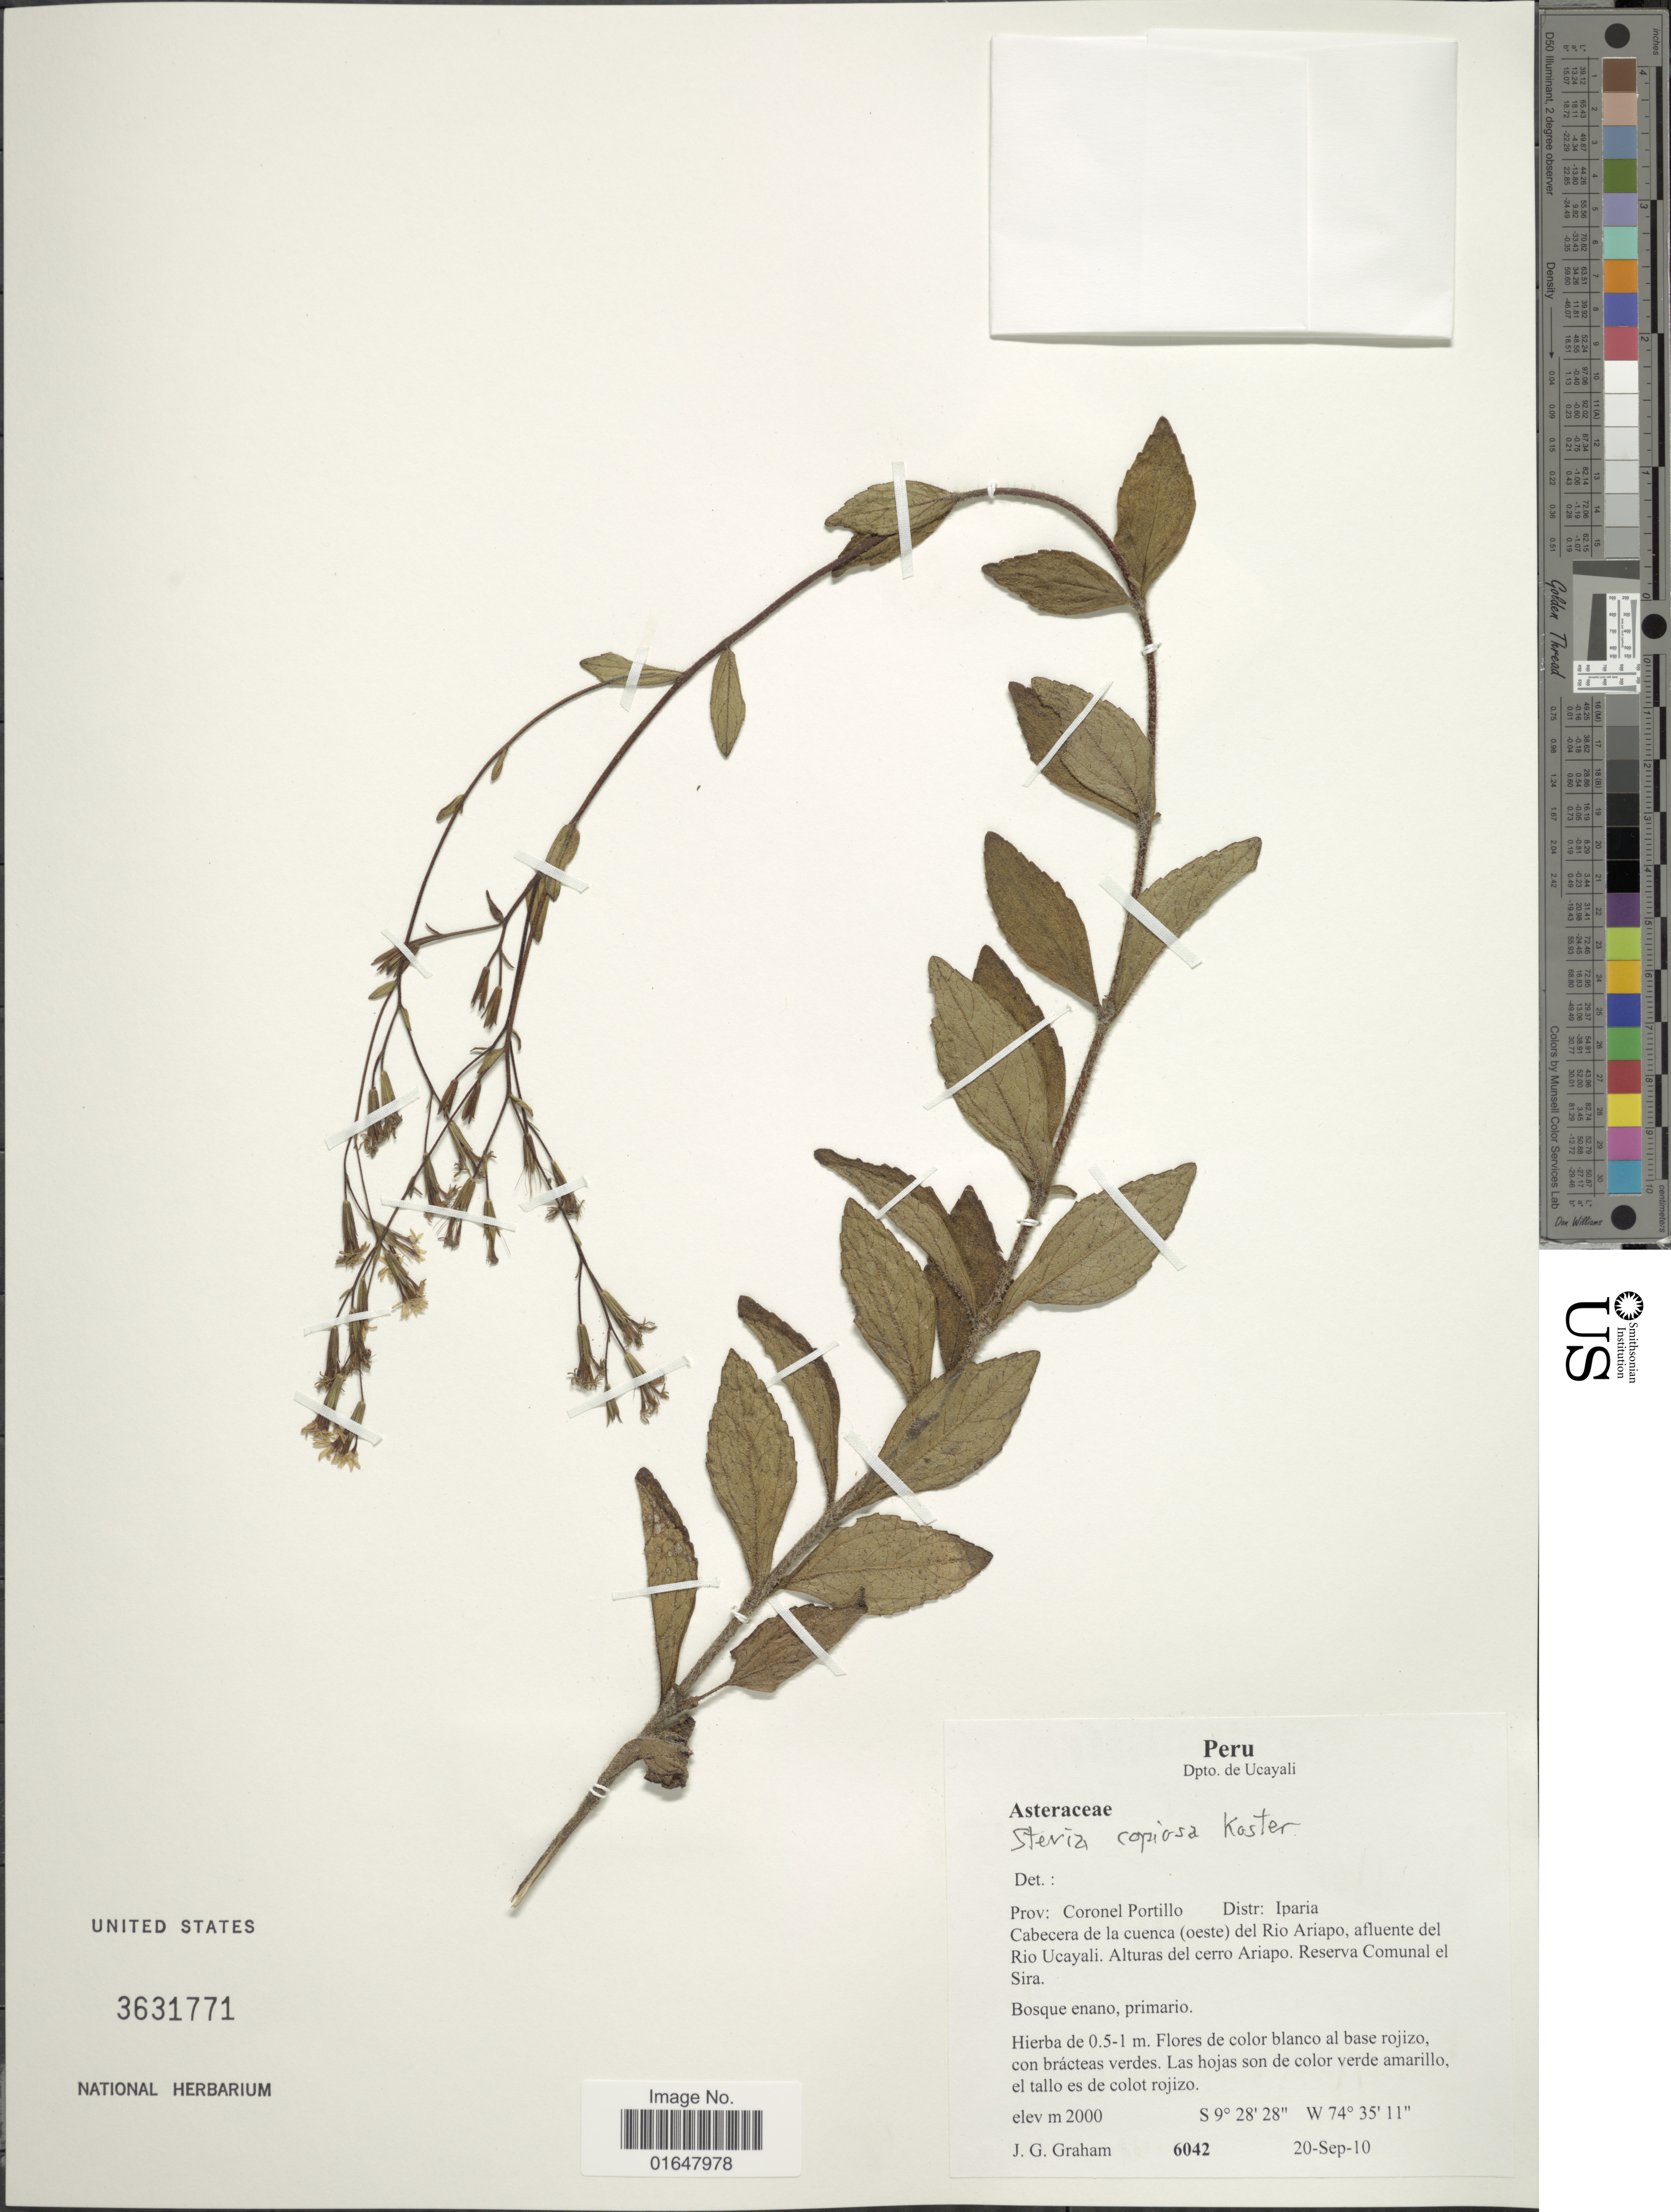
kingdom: Plantae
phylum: Tracheophyta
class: Magnoliopsida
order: Asterales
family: Asteraceae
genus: Stevia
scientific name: Stevia copiosa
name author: Koster.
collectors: J. Graham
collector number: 6042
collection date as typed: Transcribed d/m/y: 20/9/10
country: Peru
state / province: Ucayali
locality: Prov. Coronel Portillo, Distr. Iparia, Cabecera de la cuenca (oeste) del Rio Ariapo, afluente del Rio Ucayali, alturas del cerro Ariapo, Reserva Comunal el Sira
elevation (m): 2000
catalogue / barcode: US 3631771